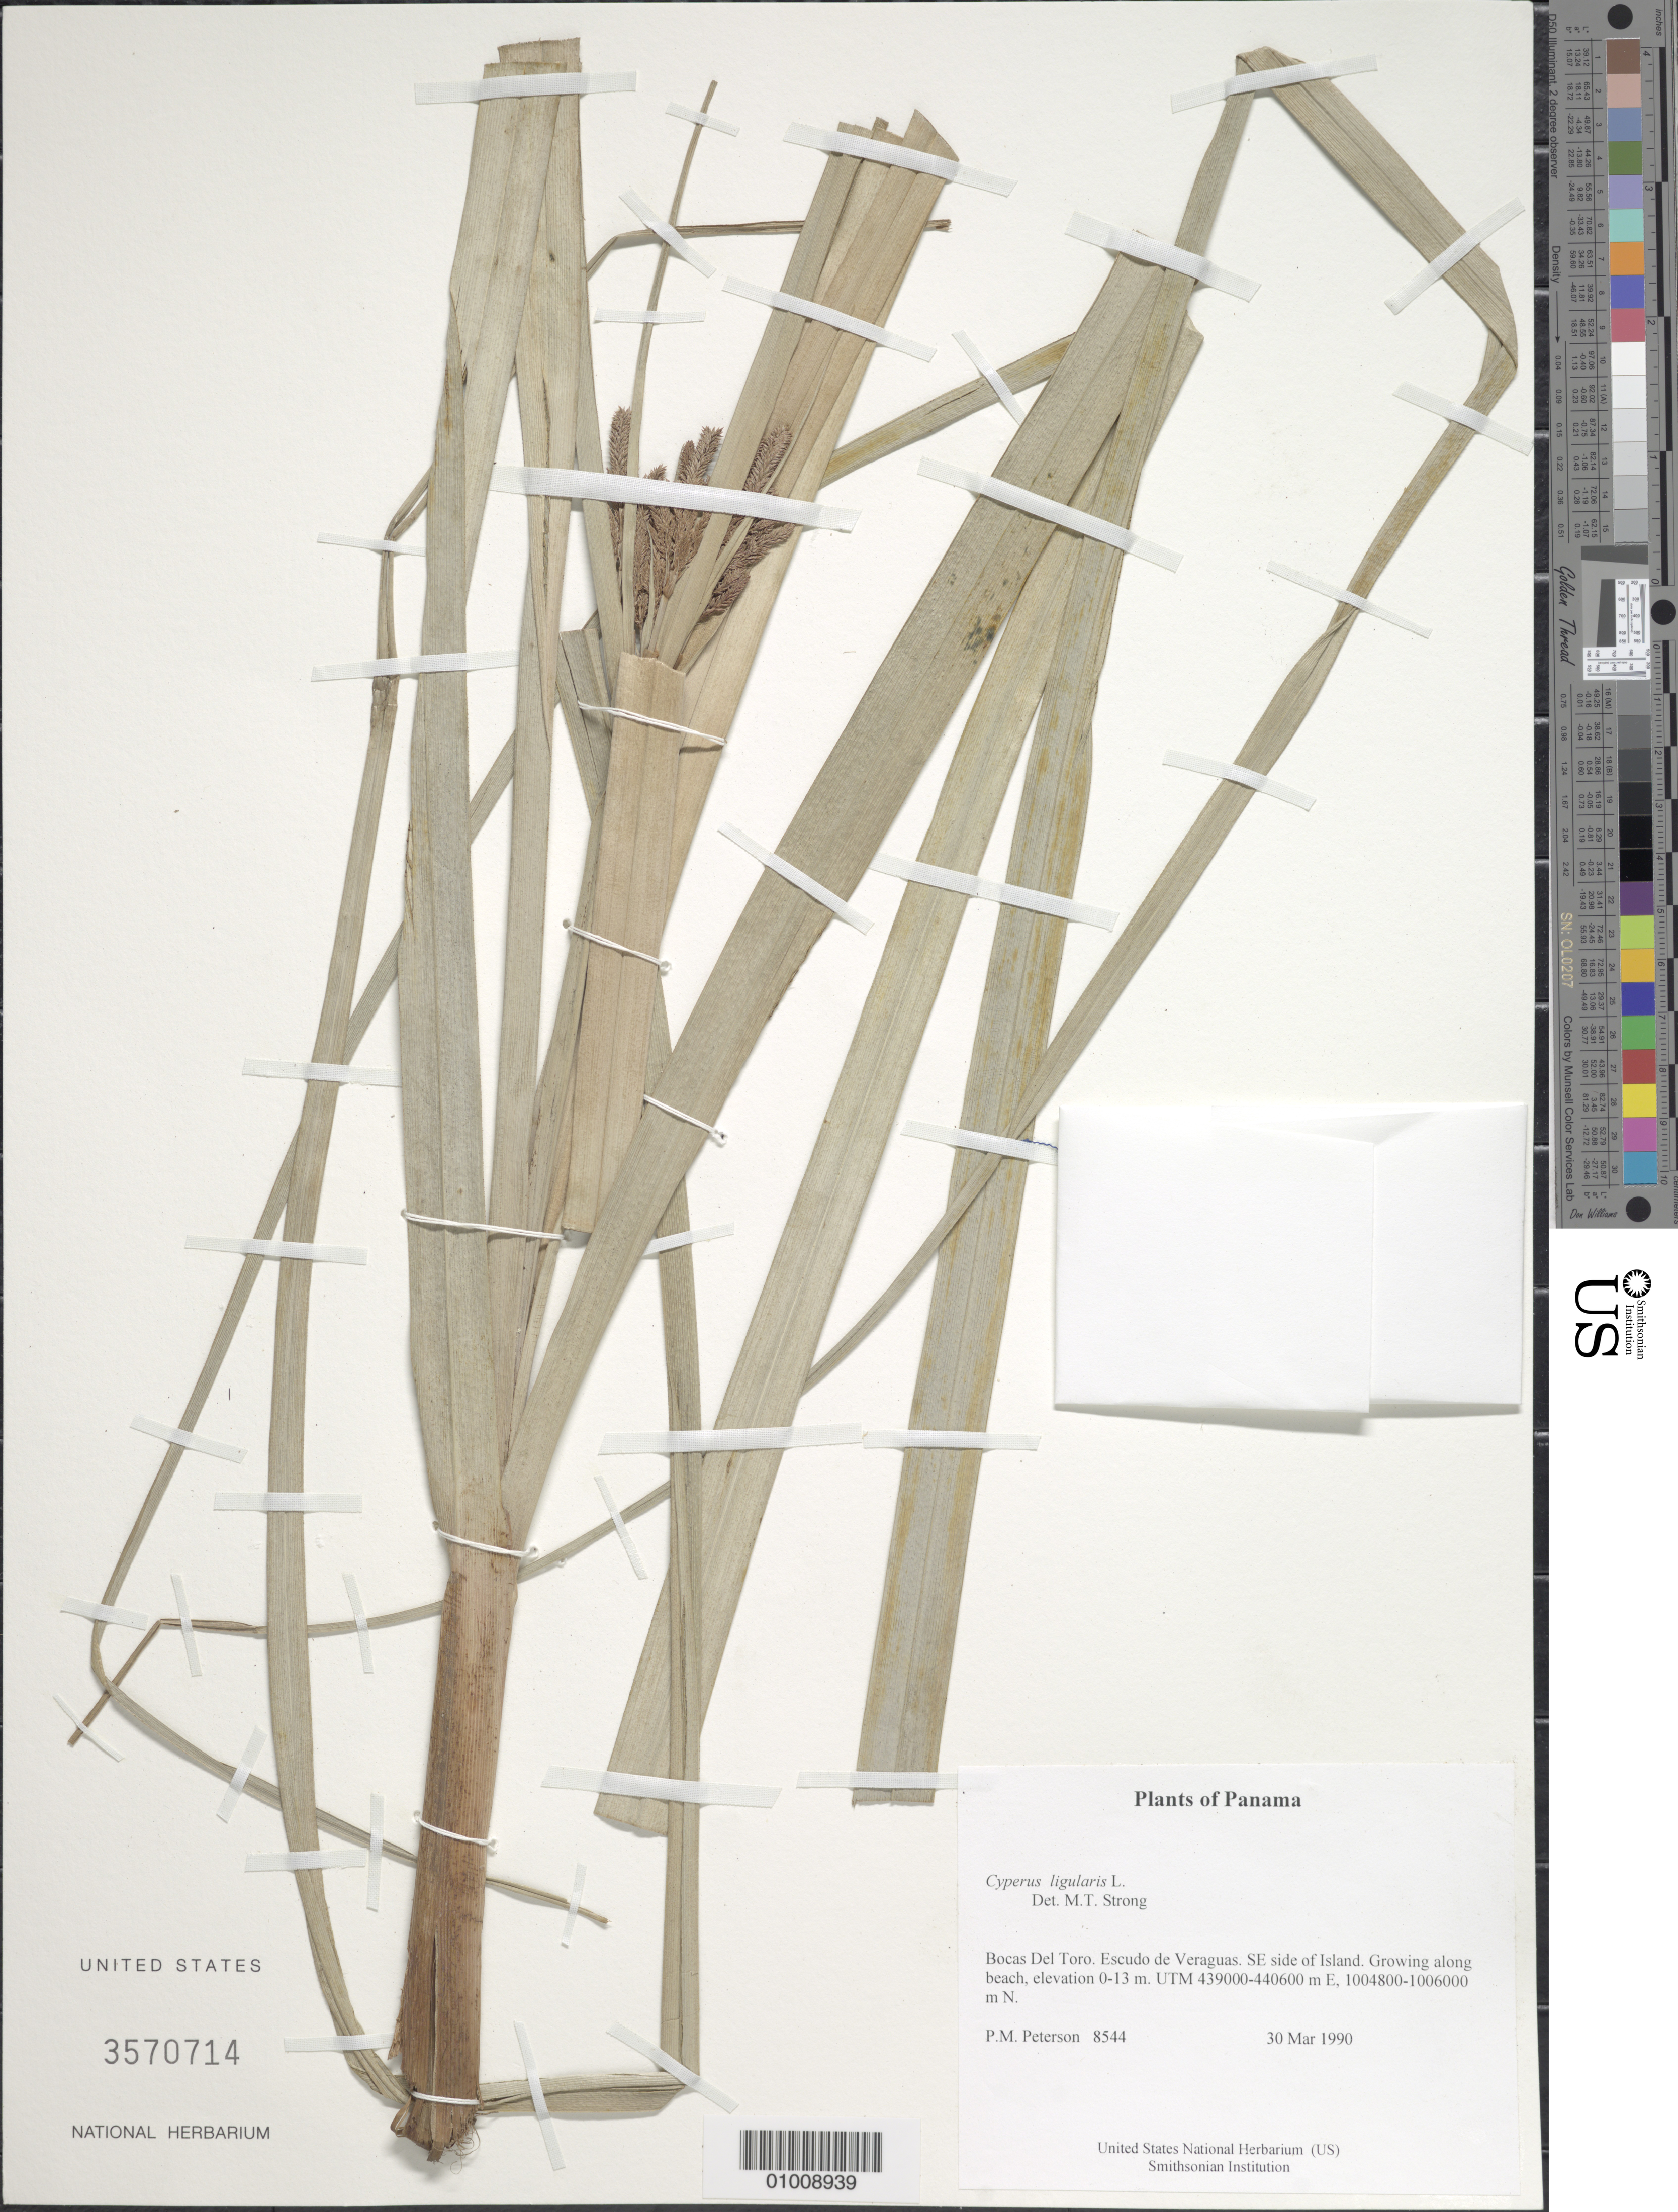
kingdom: Plantae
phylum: Tracheophyta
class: Liliopsida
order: Poales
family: Cyperaceae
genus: Cyperus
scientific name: Cyperus ligularis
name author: L.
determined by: Strong, M. T., (US), Smithsonian Institution - National Museum of Natural History (UNITED STATES)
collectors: P. M. Peterson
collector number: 08544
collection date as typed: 30 Mar 1990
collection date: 1990-03-30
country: Panama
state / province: Bocas del Toro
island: Escudo de Veraguas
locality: SE side of Island.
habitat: Growing along beach, elevation 0-13 m. UTM 439000-440600 m E, 1004800-1006000 m N.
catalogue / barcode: US 3570714